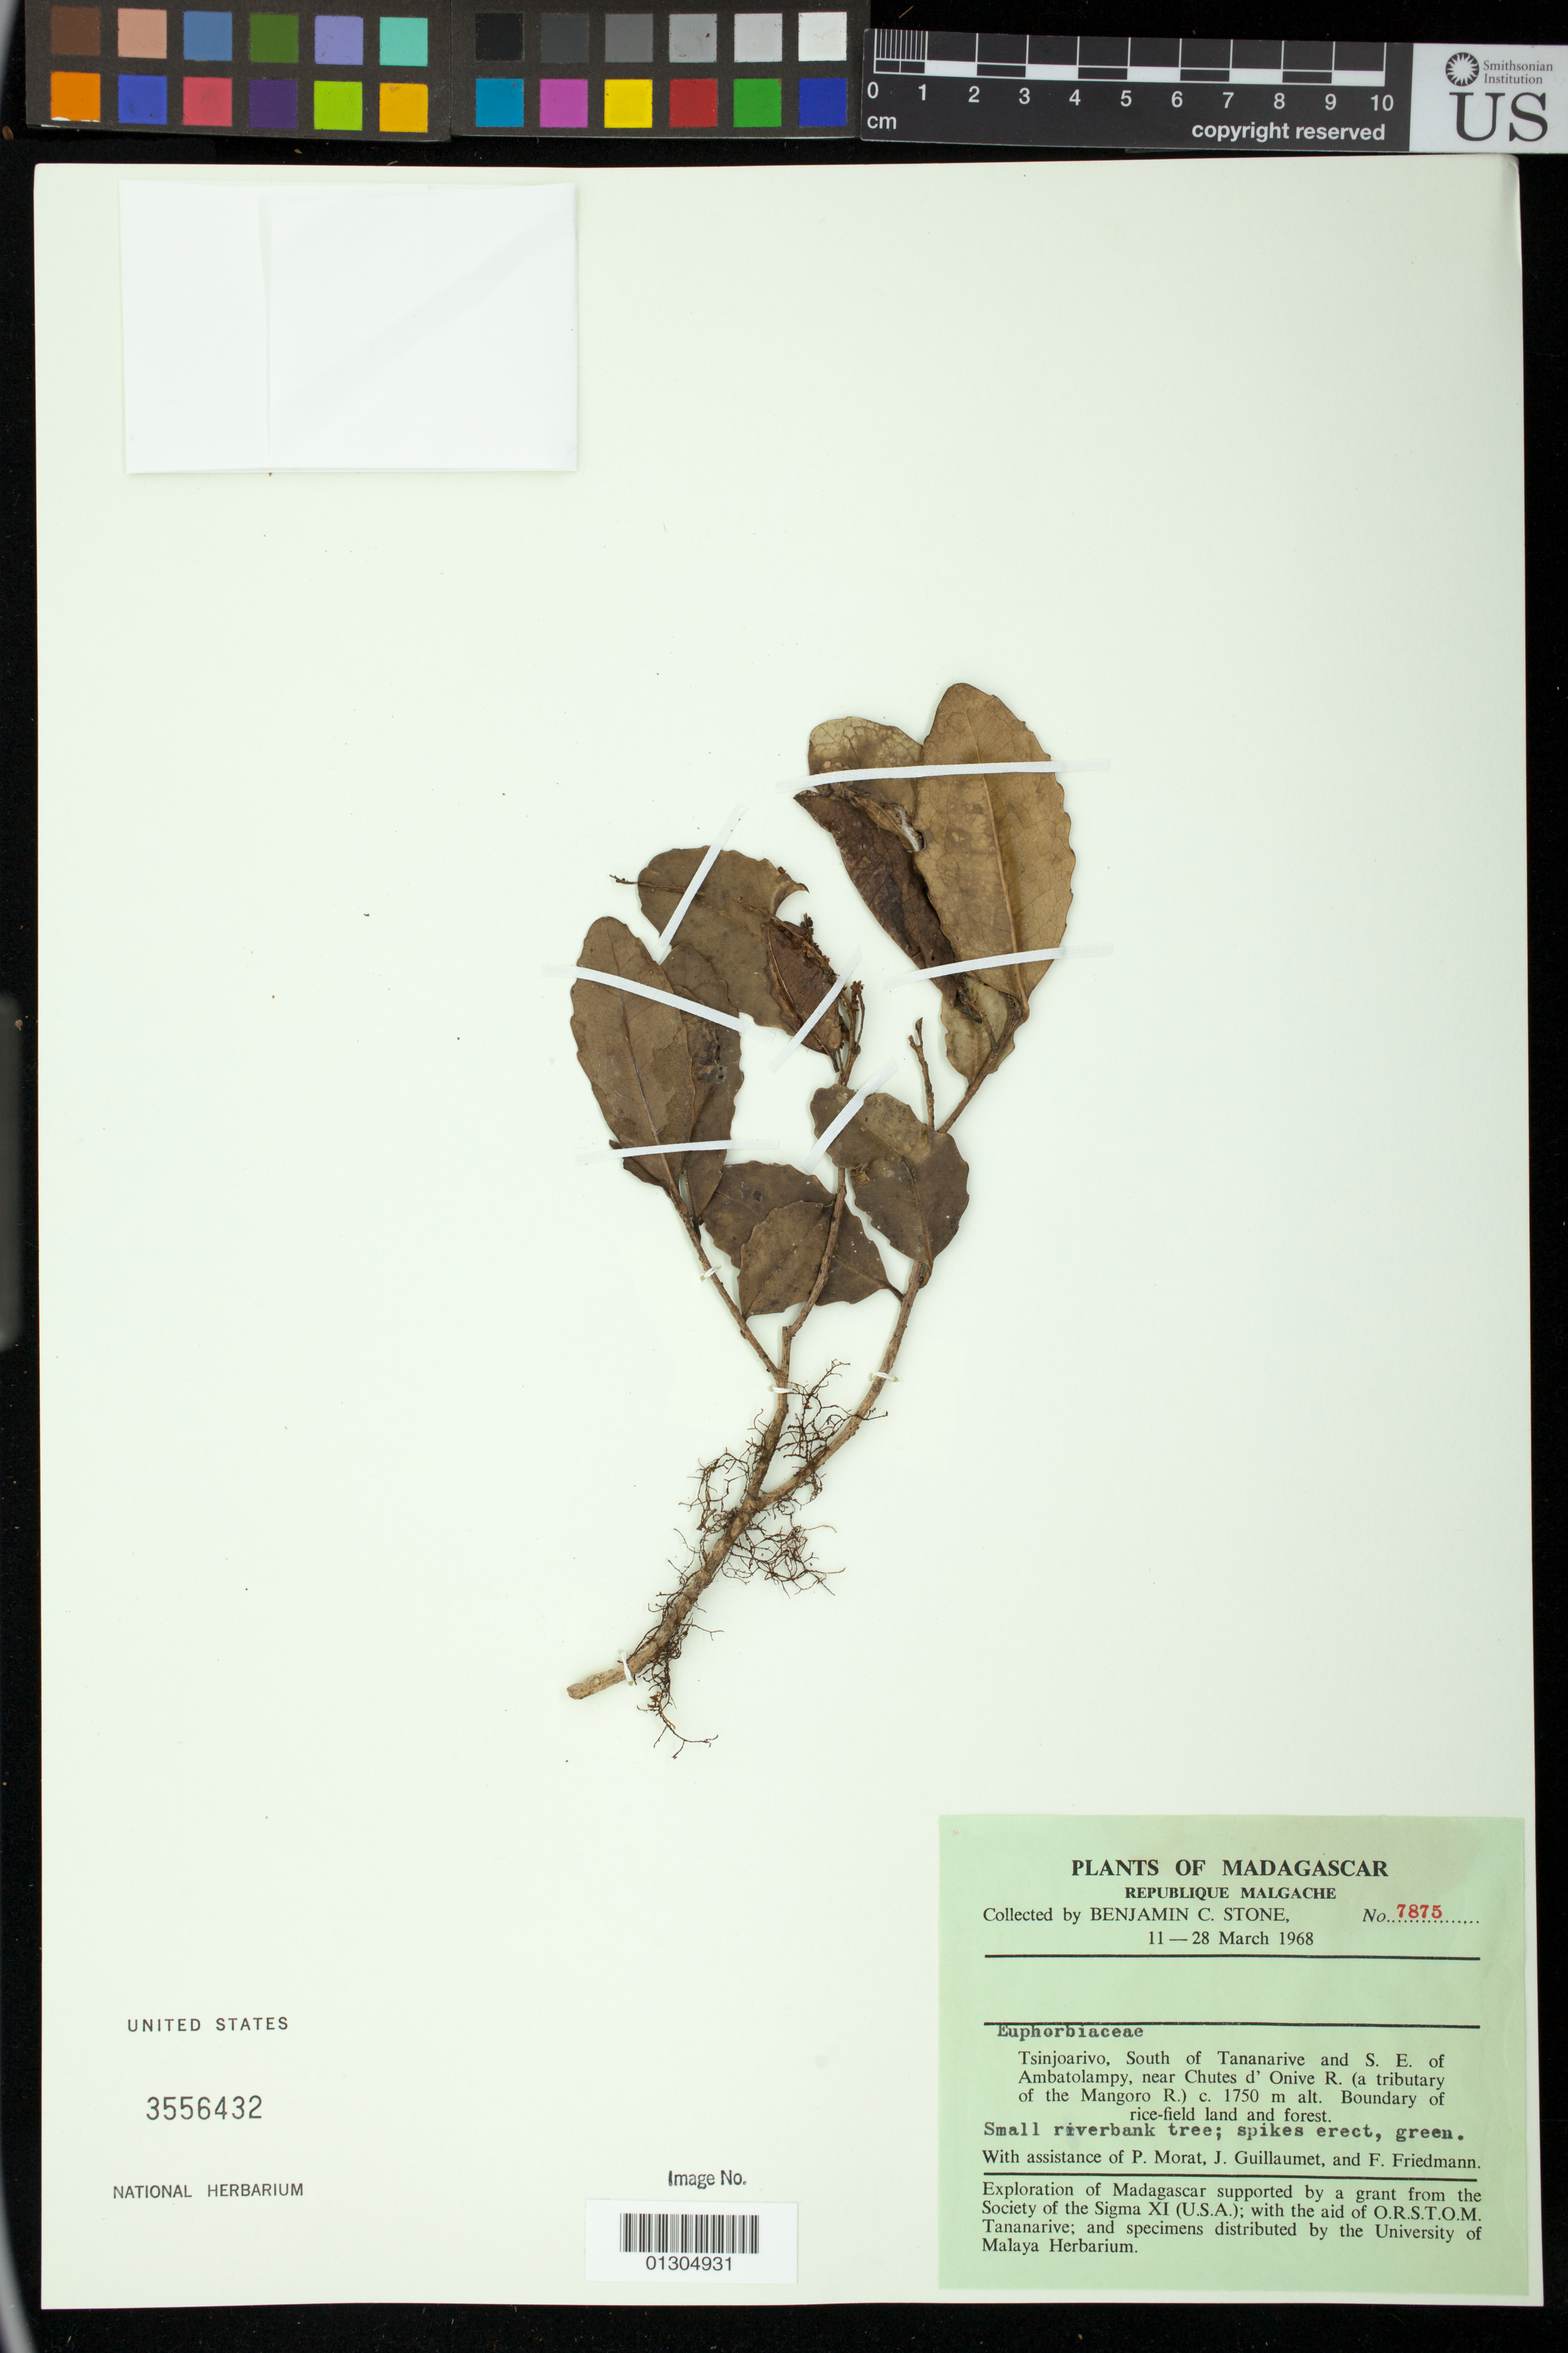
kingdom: Plantae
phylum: Tracheophyta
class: Magnoliopsida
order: Malpighiales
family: Euphorbiaceae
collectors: B. C. Stone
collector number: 7875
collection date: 1968-03-11/1968-03-28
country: Madagascar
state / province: Vakinankaratra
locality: Tsinjoarivo, South of Tananarive and S. E. of Ambatolampy, near Chutes d' Onive R. (a tributary of the Mangoro R.)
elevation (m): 1750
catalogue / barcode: US 3556432